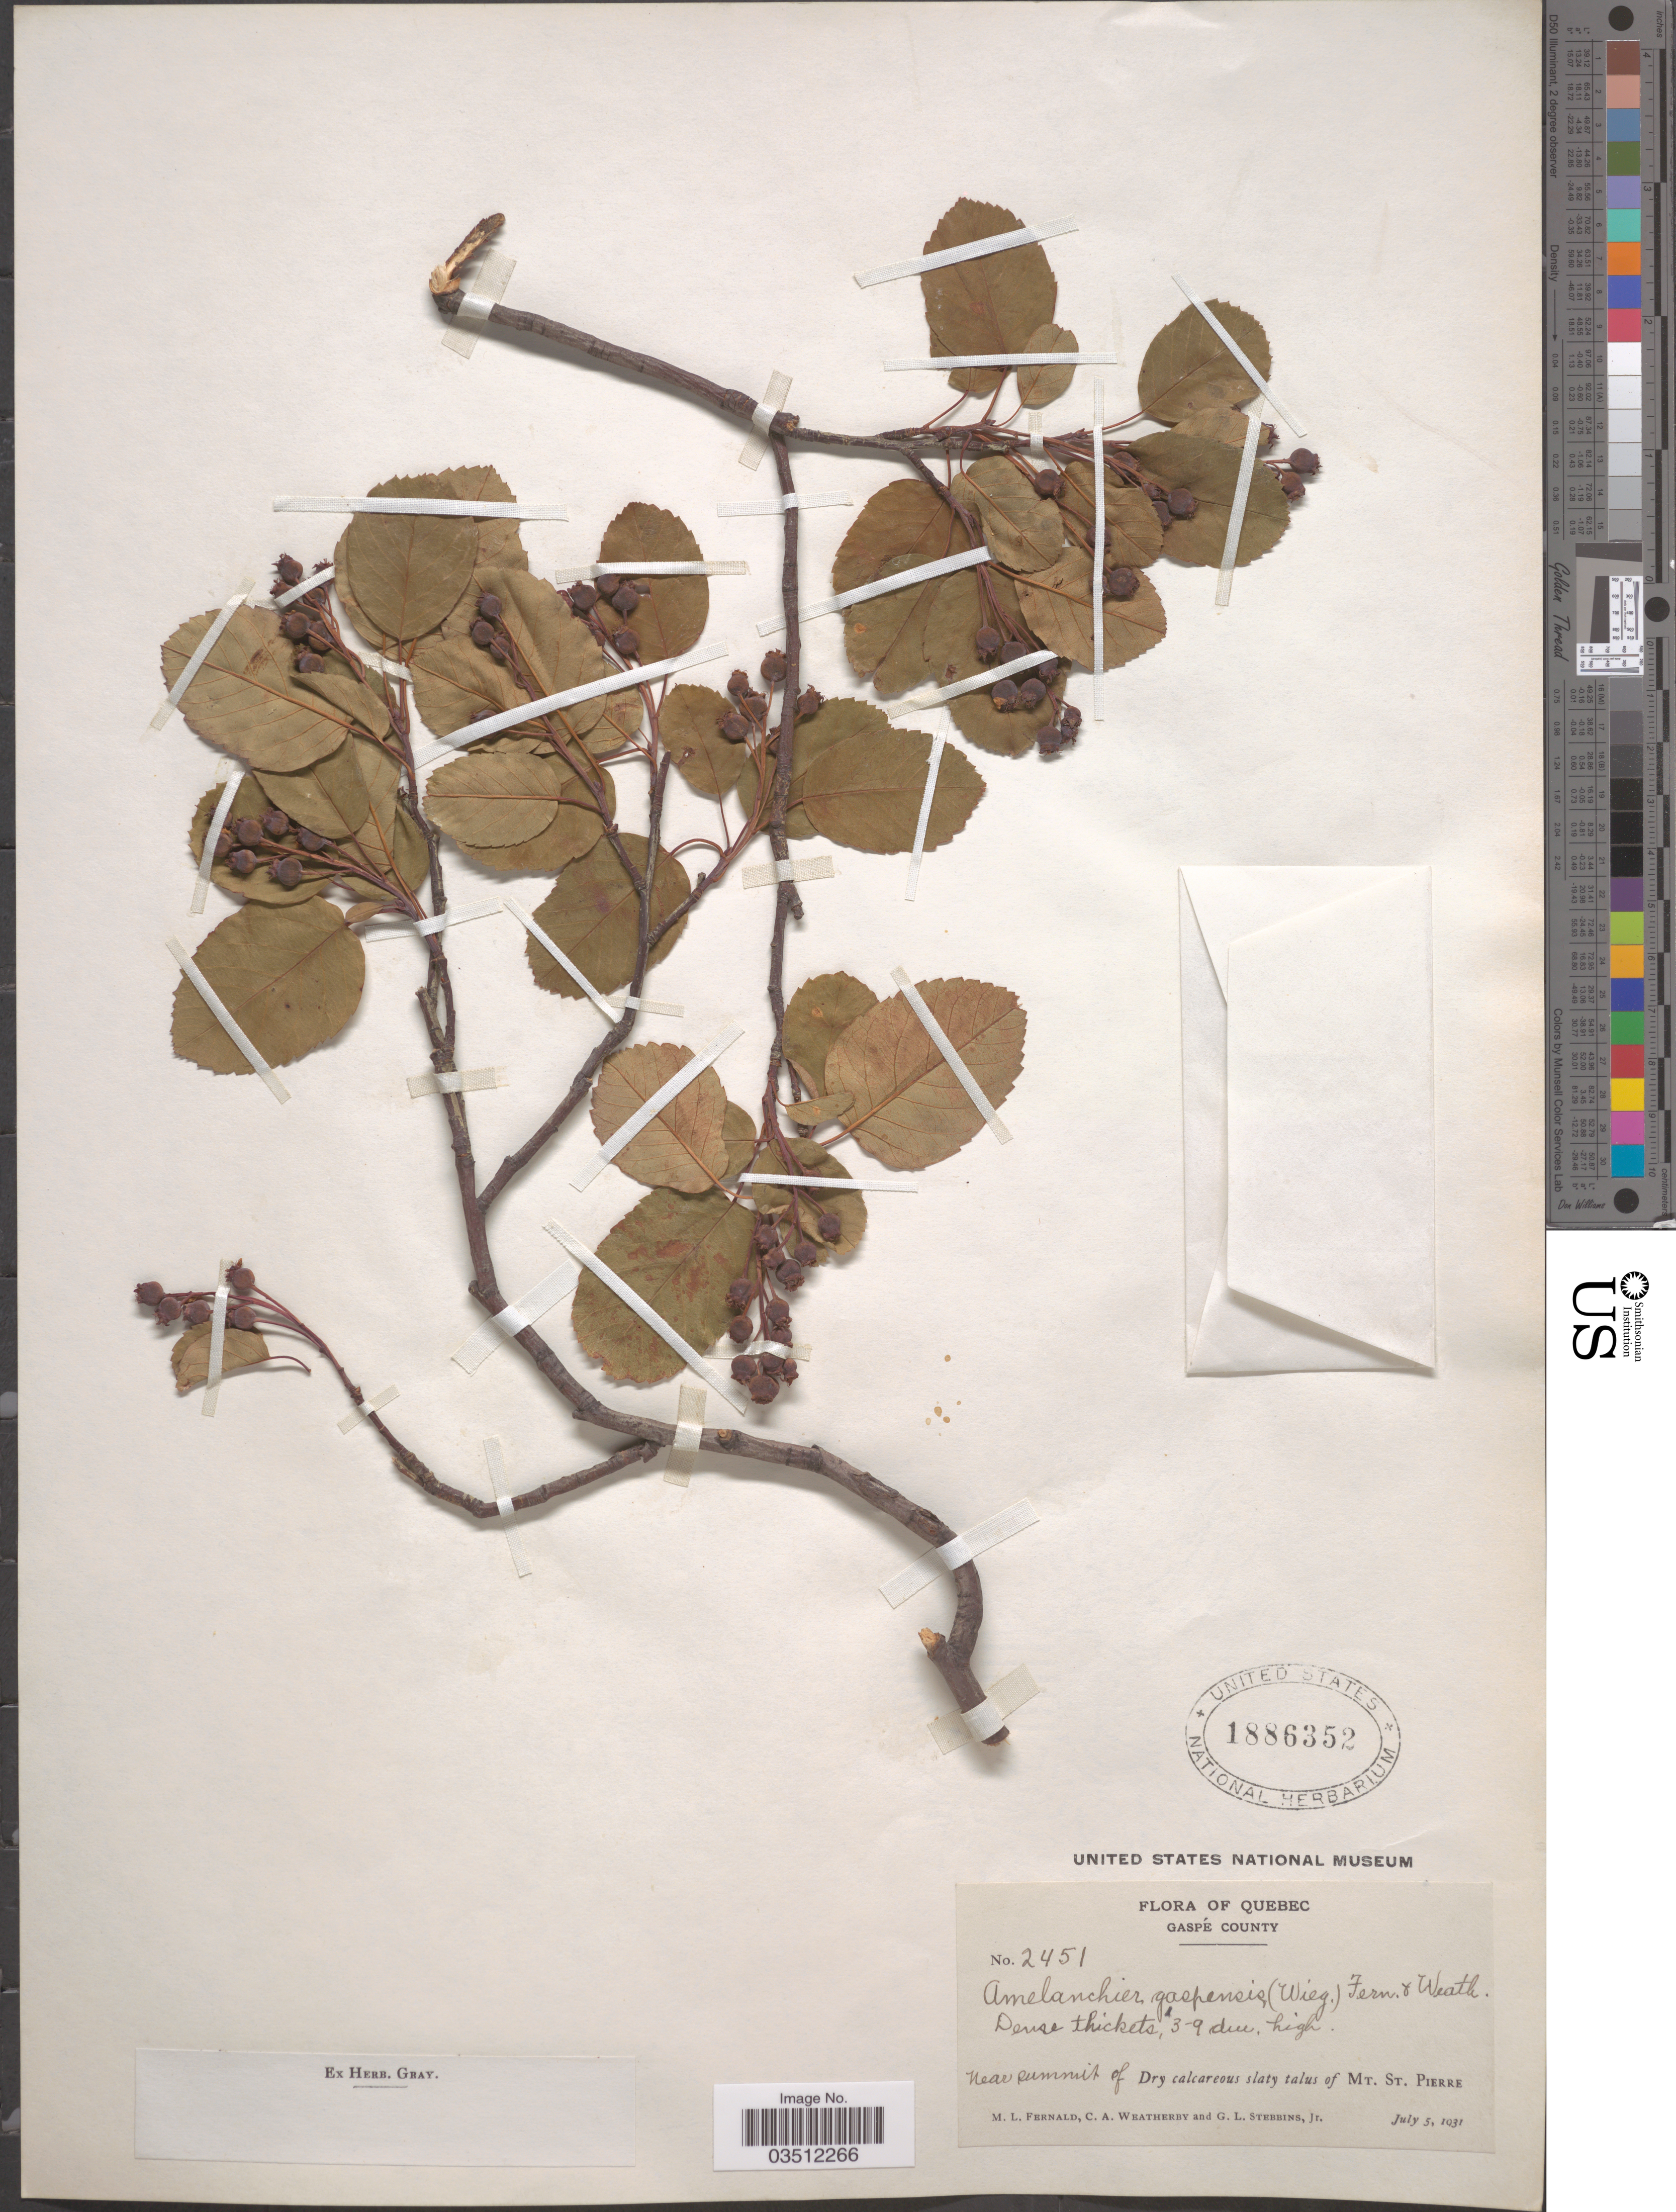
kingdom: Plantae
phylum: Tracheophyta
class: Magnoliopsida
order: Rosales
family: Rosaceae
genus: Amelanchier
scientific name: Amelanchier gaspensis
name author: (Wiegand) Fernald & Weath.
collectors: M. L. Fernald, C. A. Weatherby & G. L. Stebbins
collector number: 2451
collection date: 1931-07-05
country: Canada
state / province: Quebec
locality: Gaspé County. Near summit of dry calcareous slaty talus of Mt. St. Pierre.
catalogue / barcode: US 1886352